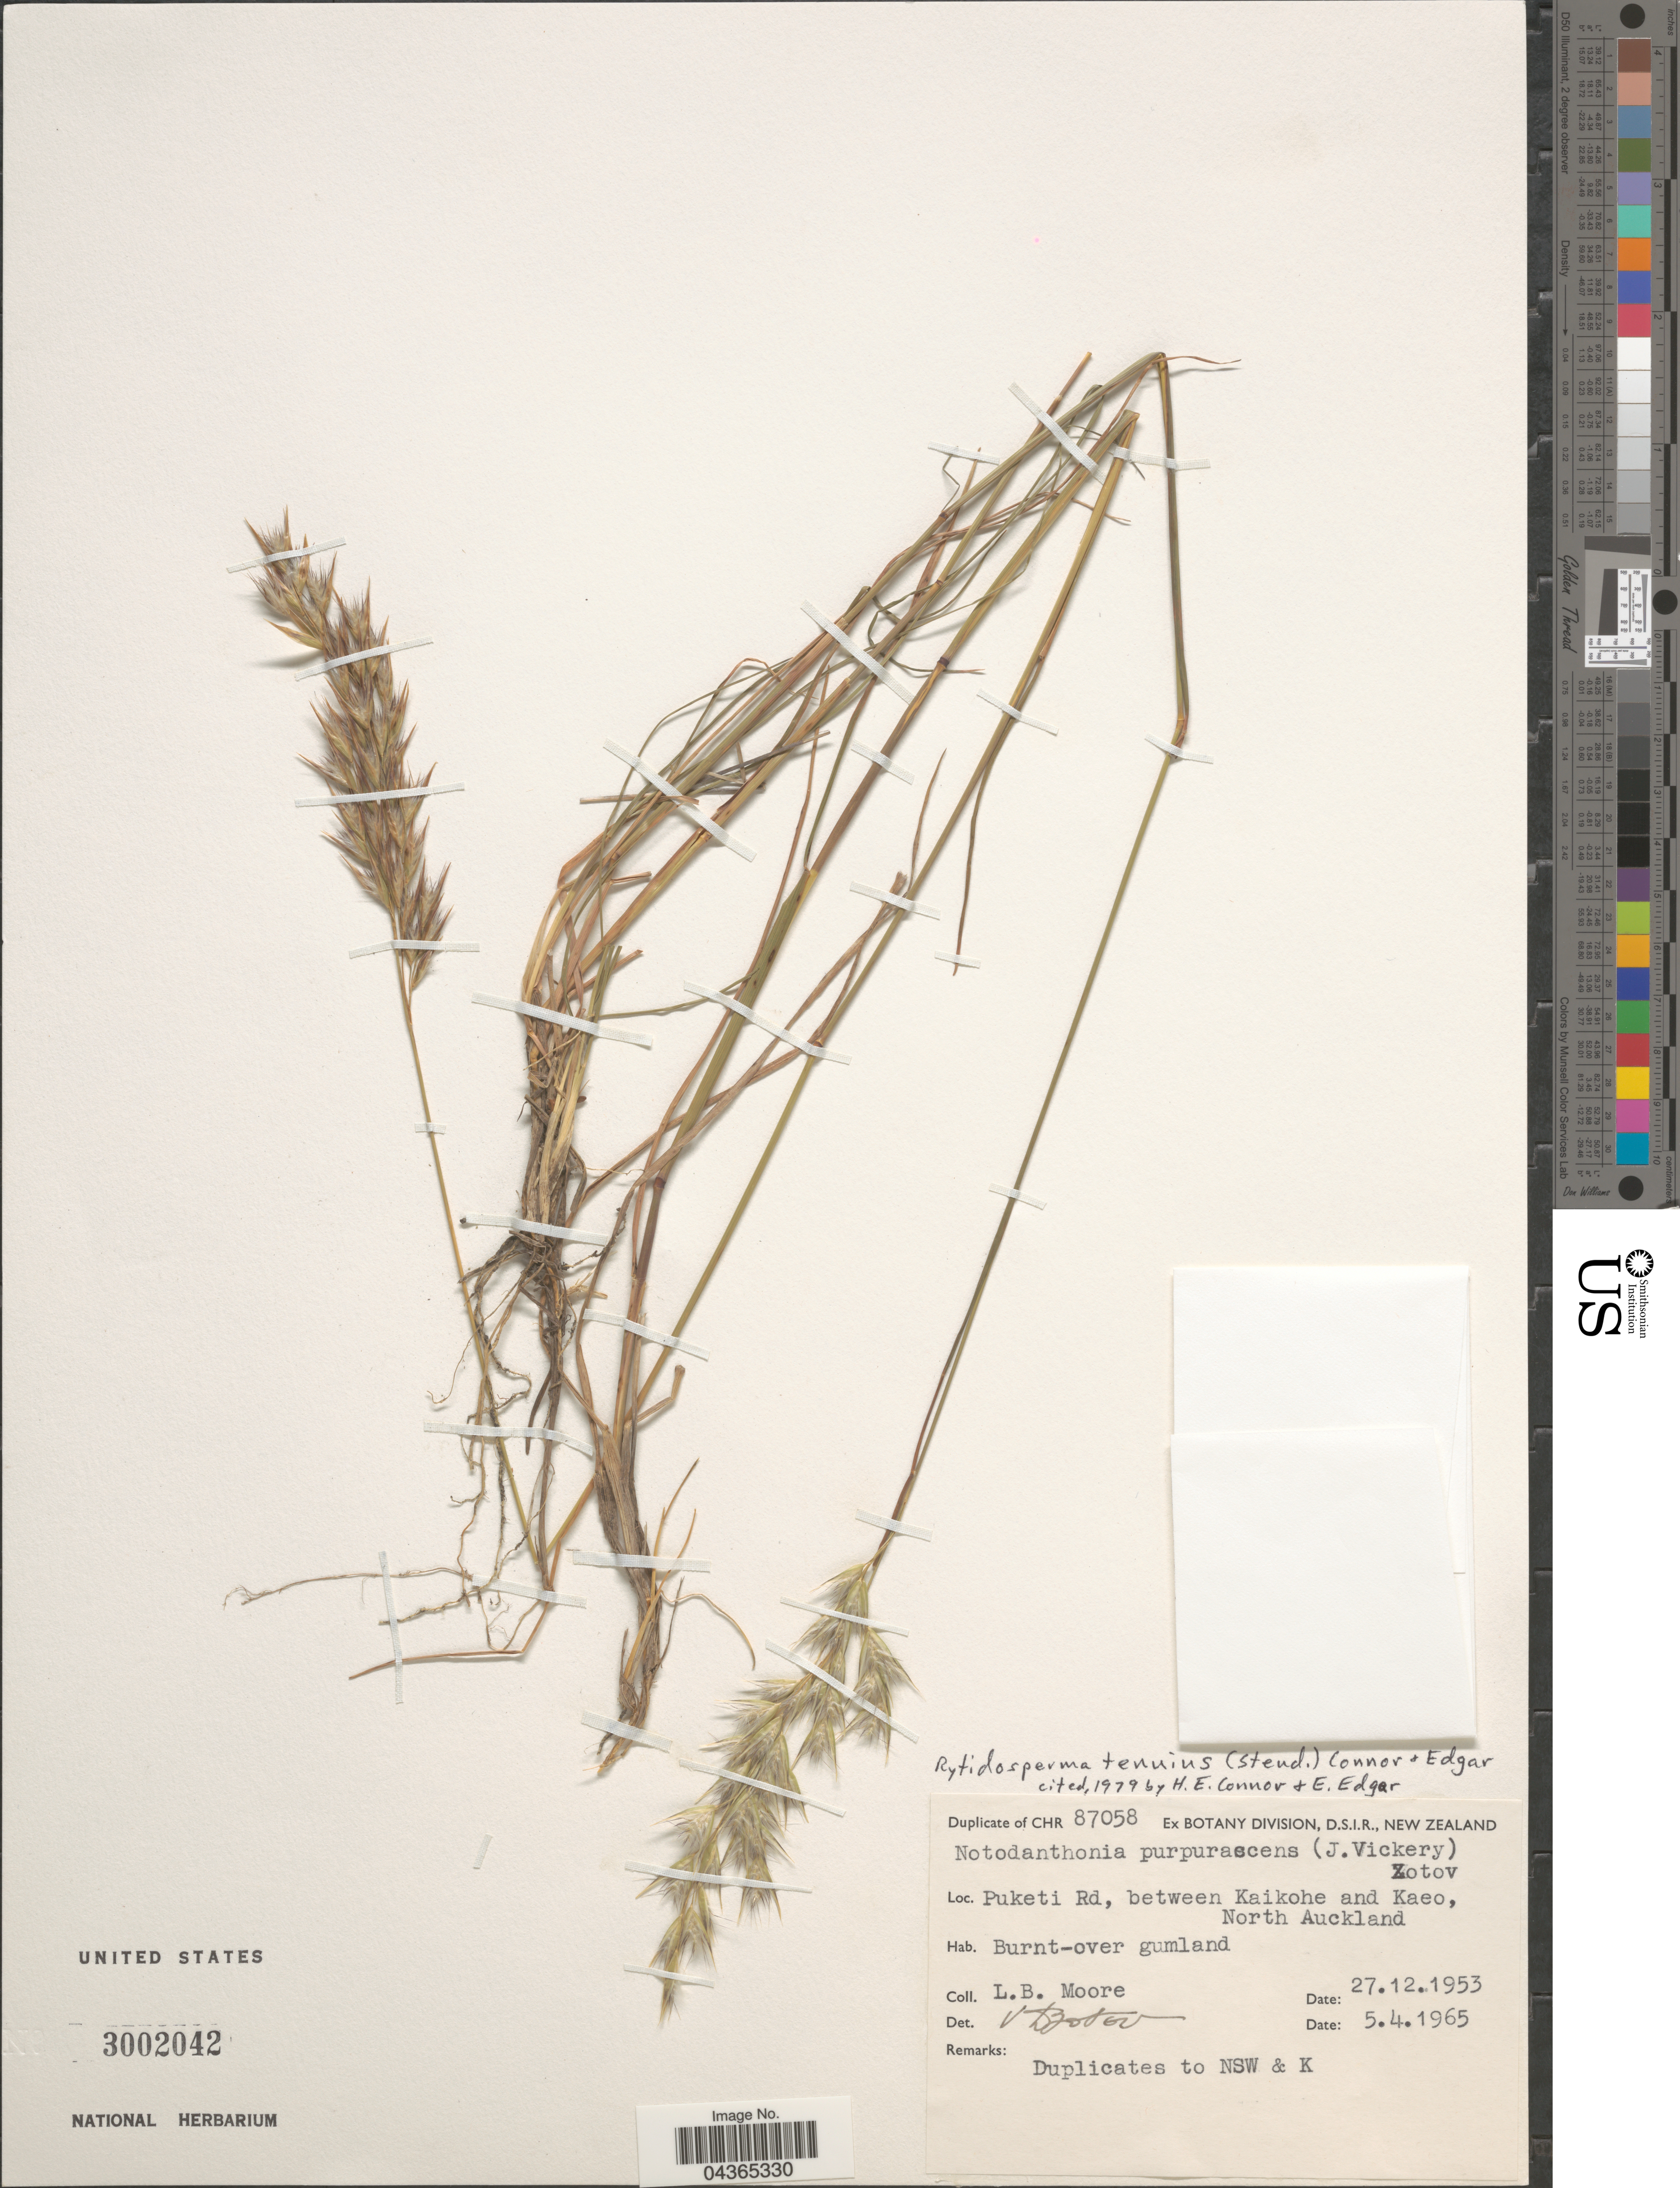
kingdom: Plantae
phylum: Tracheophyta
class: Liliopsida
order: Poales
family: Poaceae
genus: Rytidosperma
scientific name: Rytidosperma tenuius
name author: (Steud.) O.E. Erikss. et al.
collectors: L. Moore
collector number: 87058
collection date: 1953-12-27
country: New Zealand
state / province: Auckland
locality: Puketi Rd, between Kaikohe and Kaeo, North Auckland.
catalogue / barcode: US 3002042